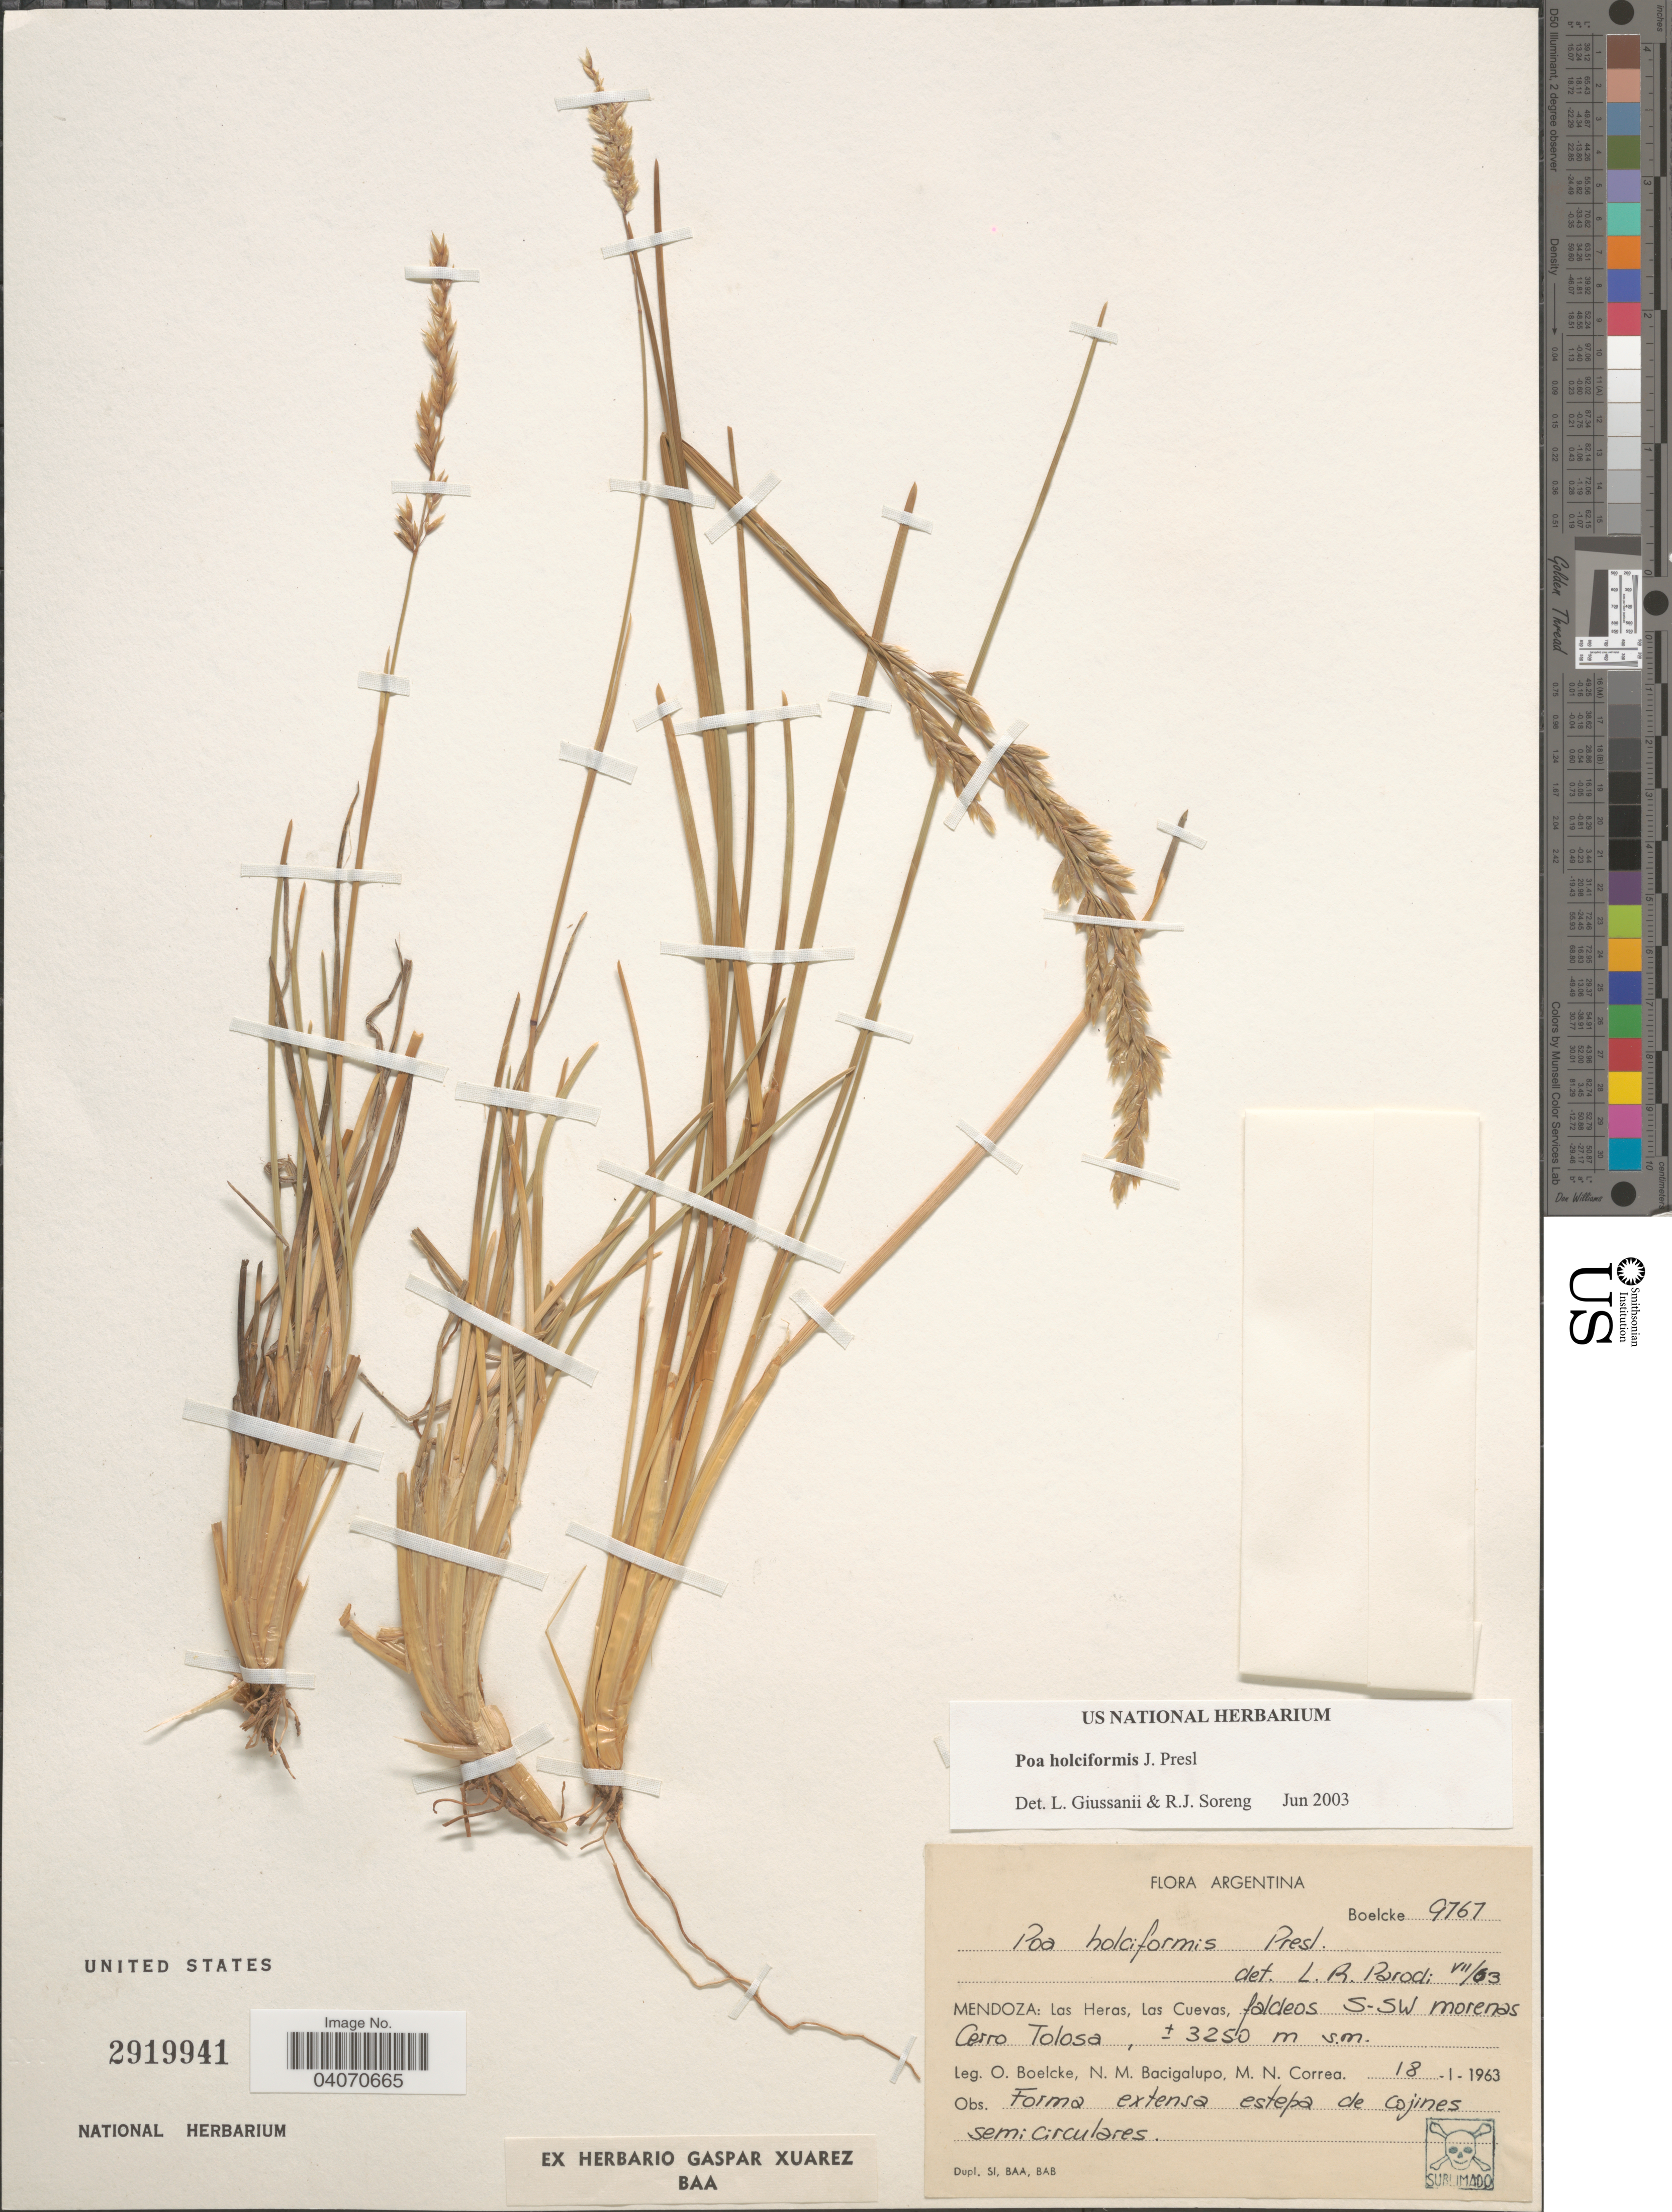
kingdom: Plantae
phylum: Tracheophyta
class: Liliopsida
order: Poales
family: Poaceae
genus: Poa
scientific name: Poa holciformis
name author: J. Presl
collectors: O. Boelcke, N. M. Bacigalupo & M. N. Correa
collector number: Boelcke9767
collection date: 1963-01-18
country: Argentina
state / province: Mendoza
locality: Las Heras, Las Cuevas, faldeos S-SW Morenas Cerro Tolosa.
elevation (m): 3250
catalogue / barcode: US 2919941